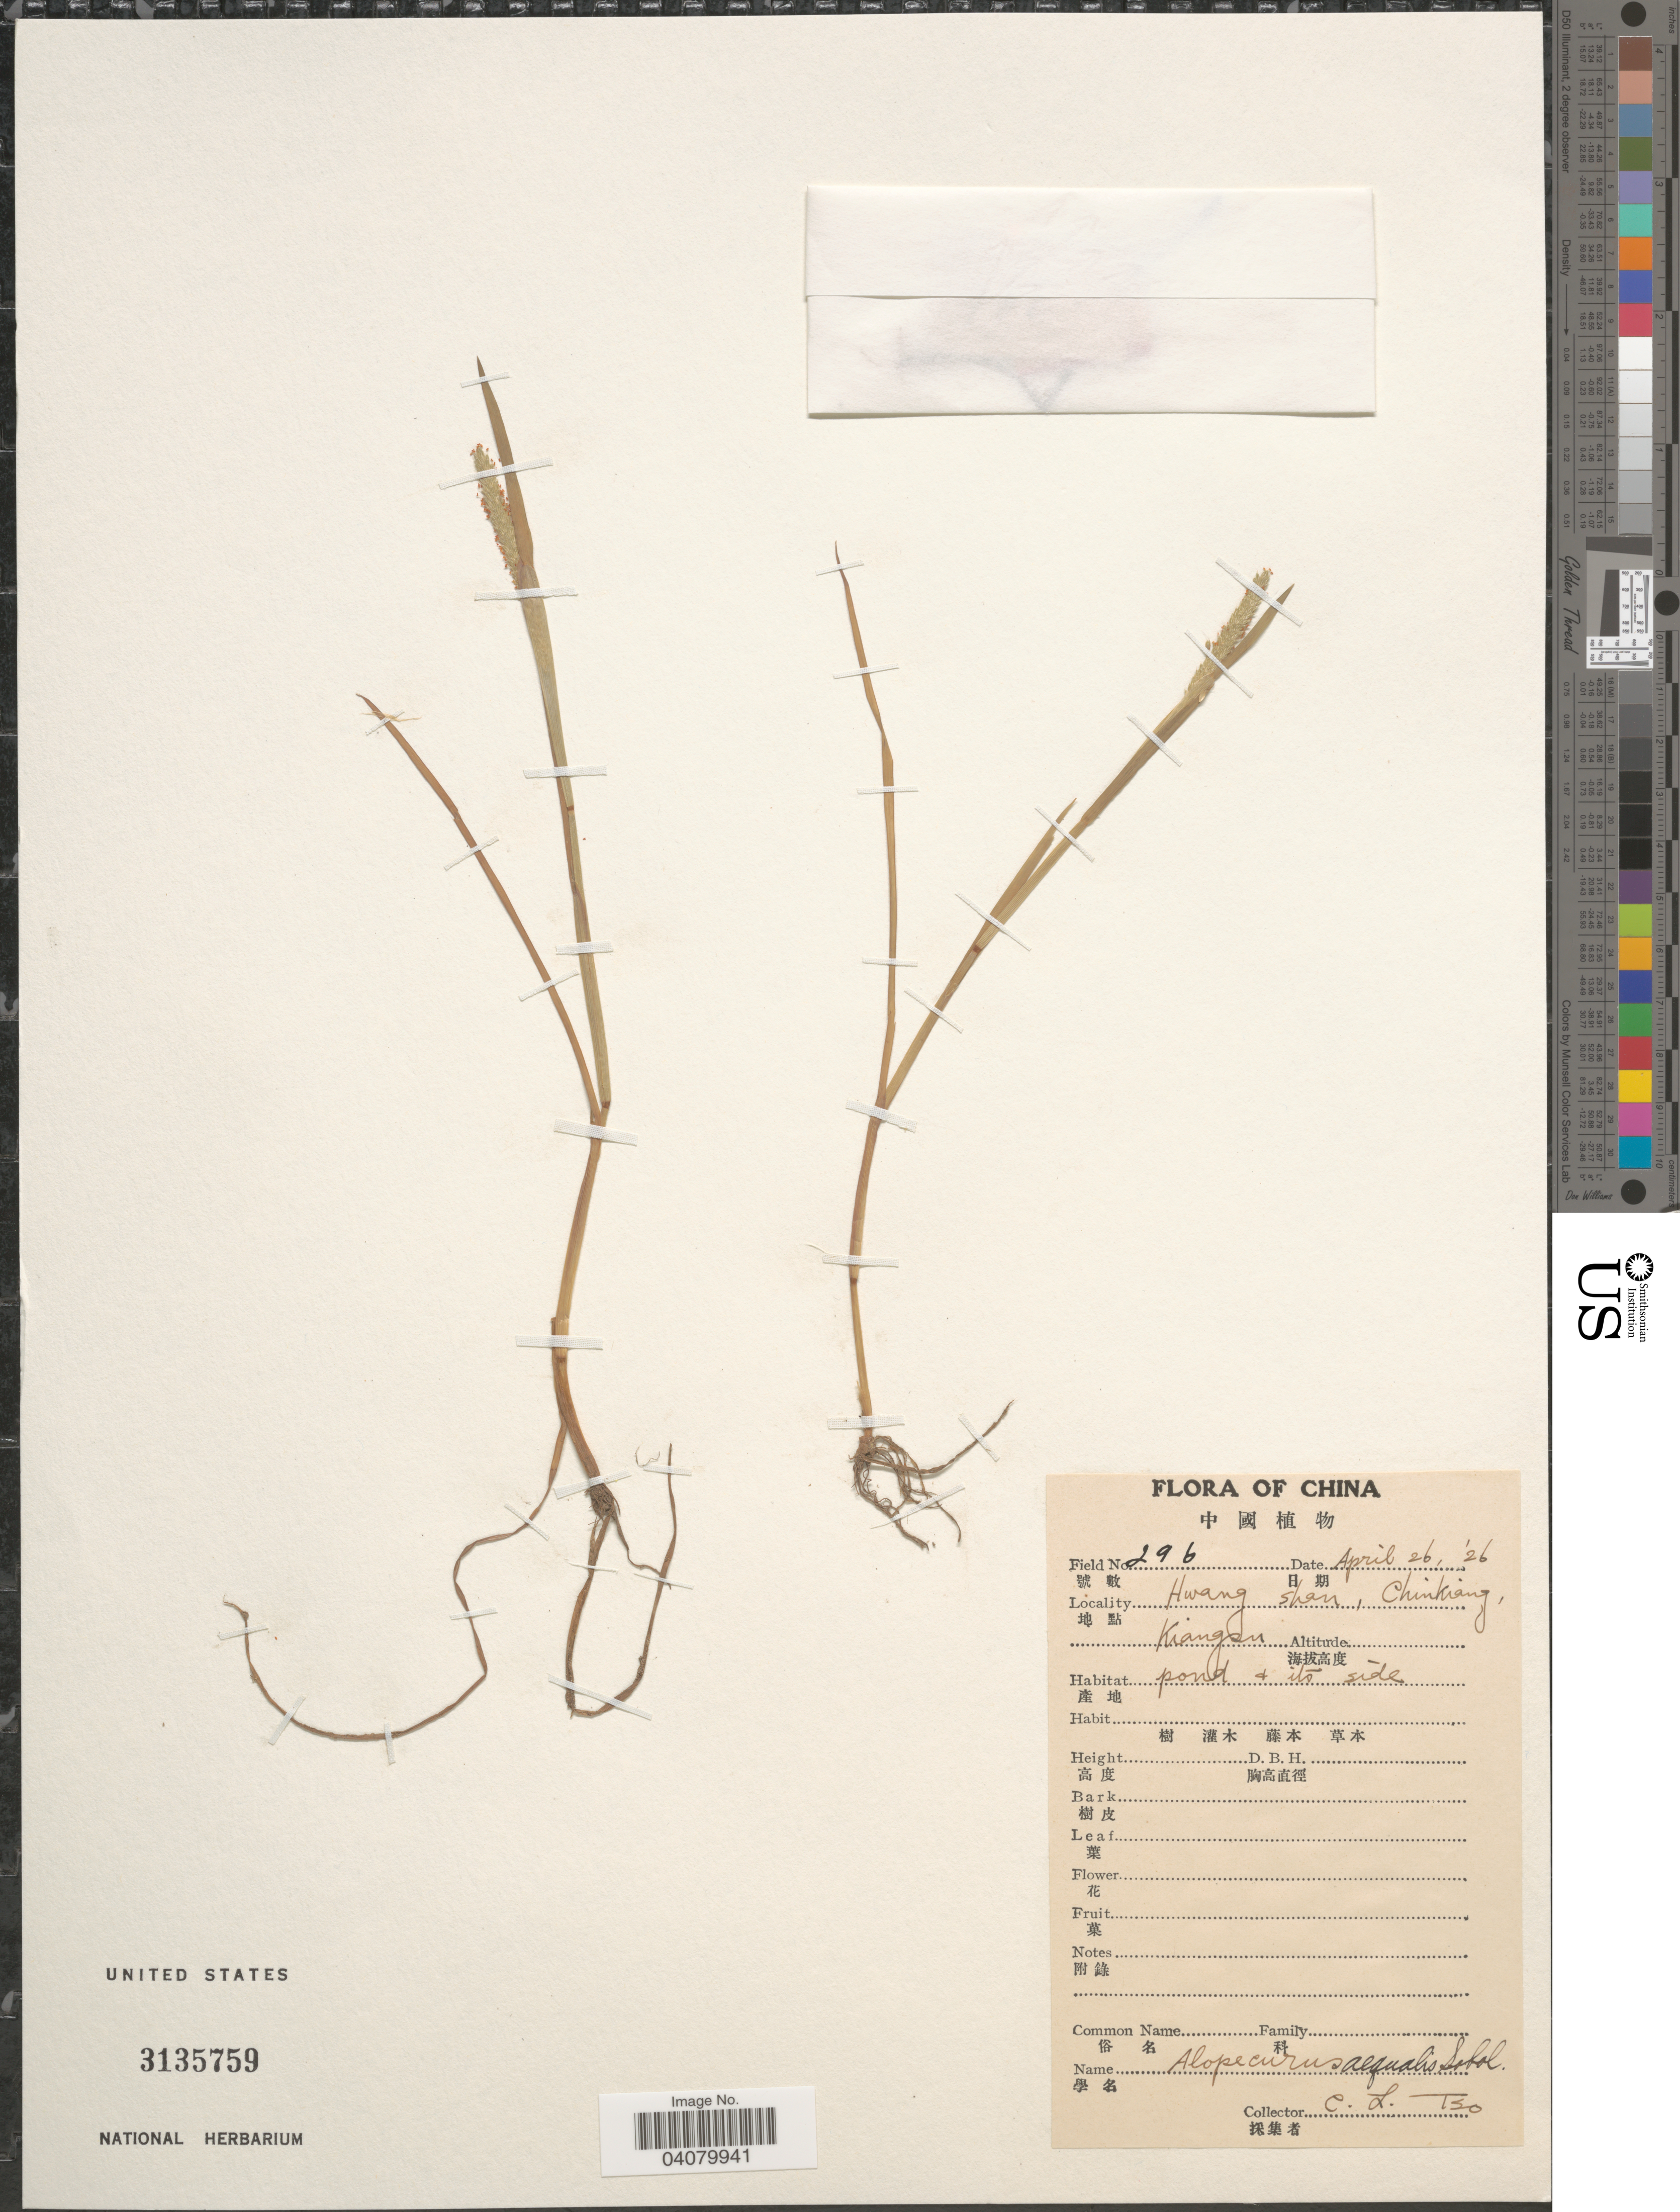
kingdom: Plantae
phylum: Tracheophyta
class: Liliopsida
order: Poales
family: Poaceae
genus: Alopecurus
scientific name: Alopecurus aequalis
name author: Sobol.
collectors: C. Tso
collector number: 296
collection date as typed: Transcribed d/m/y: 26/4/26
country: China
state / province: Jiangsu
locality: Hwang shan, Chinkiang, Kiangsu.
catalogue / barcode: US 3135759